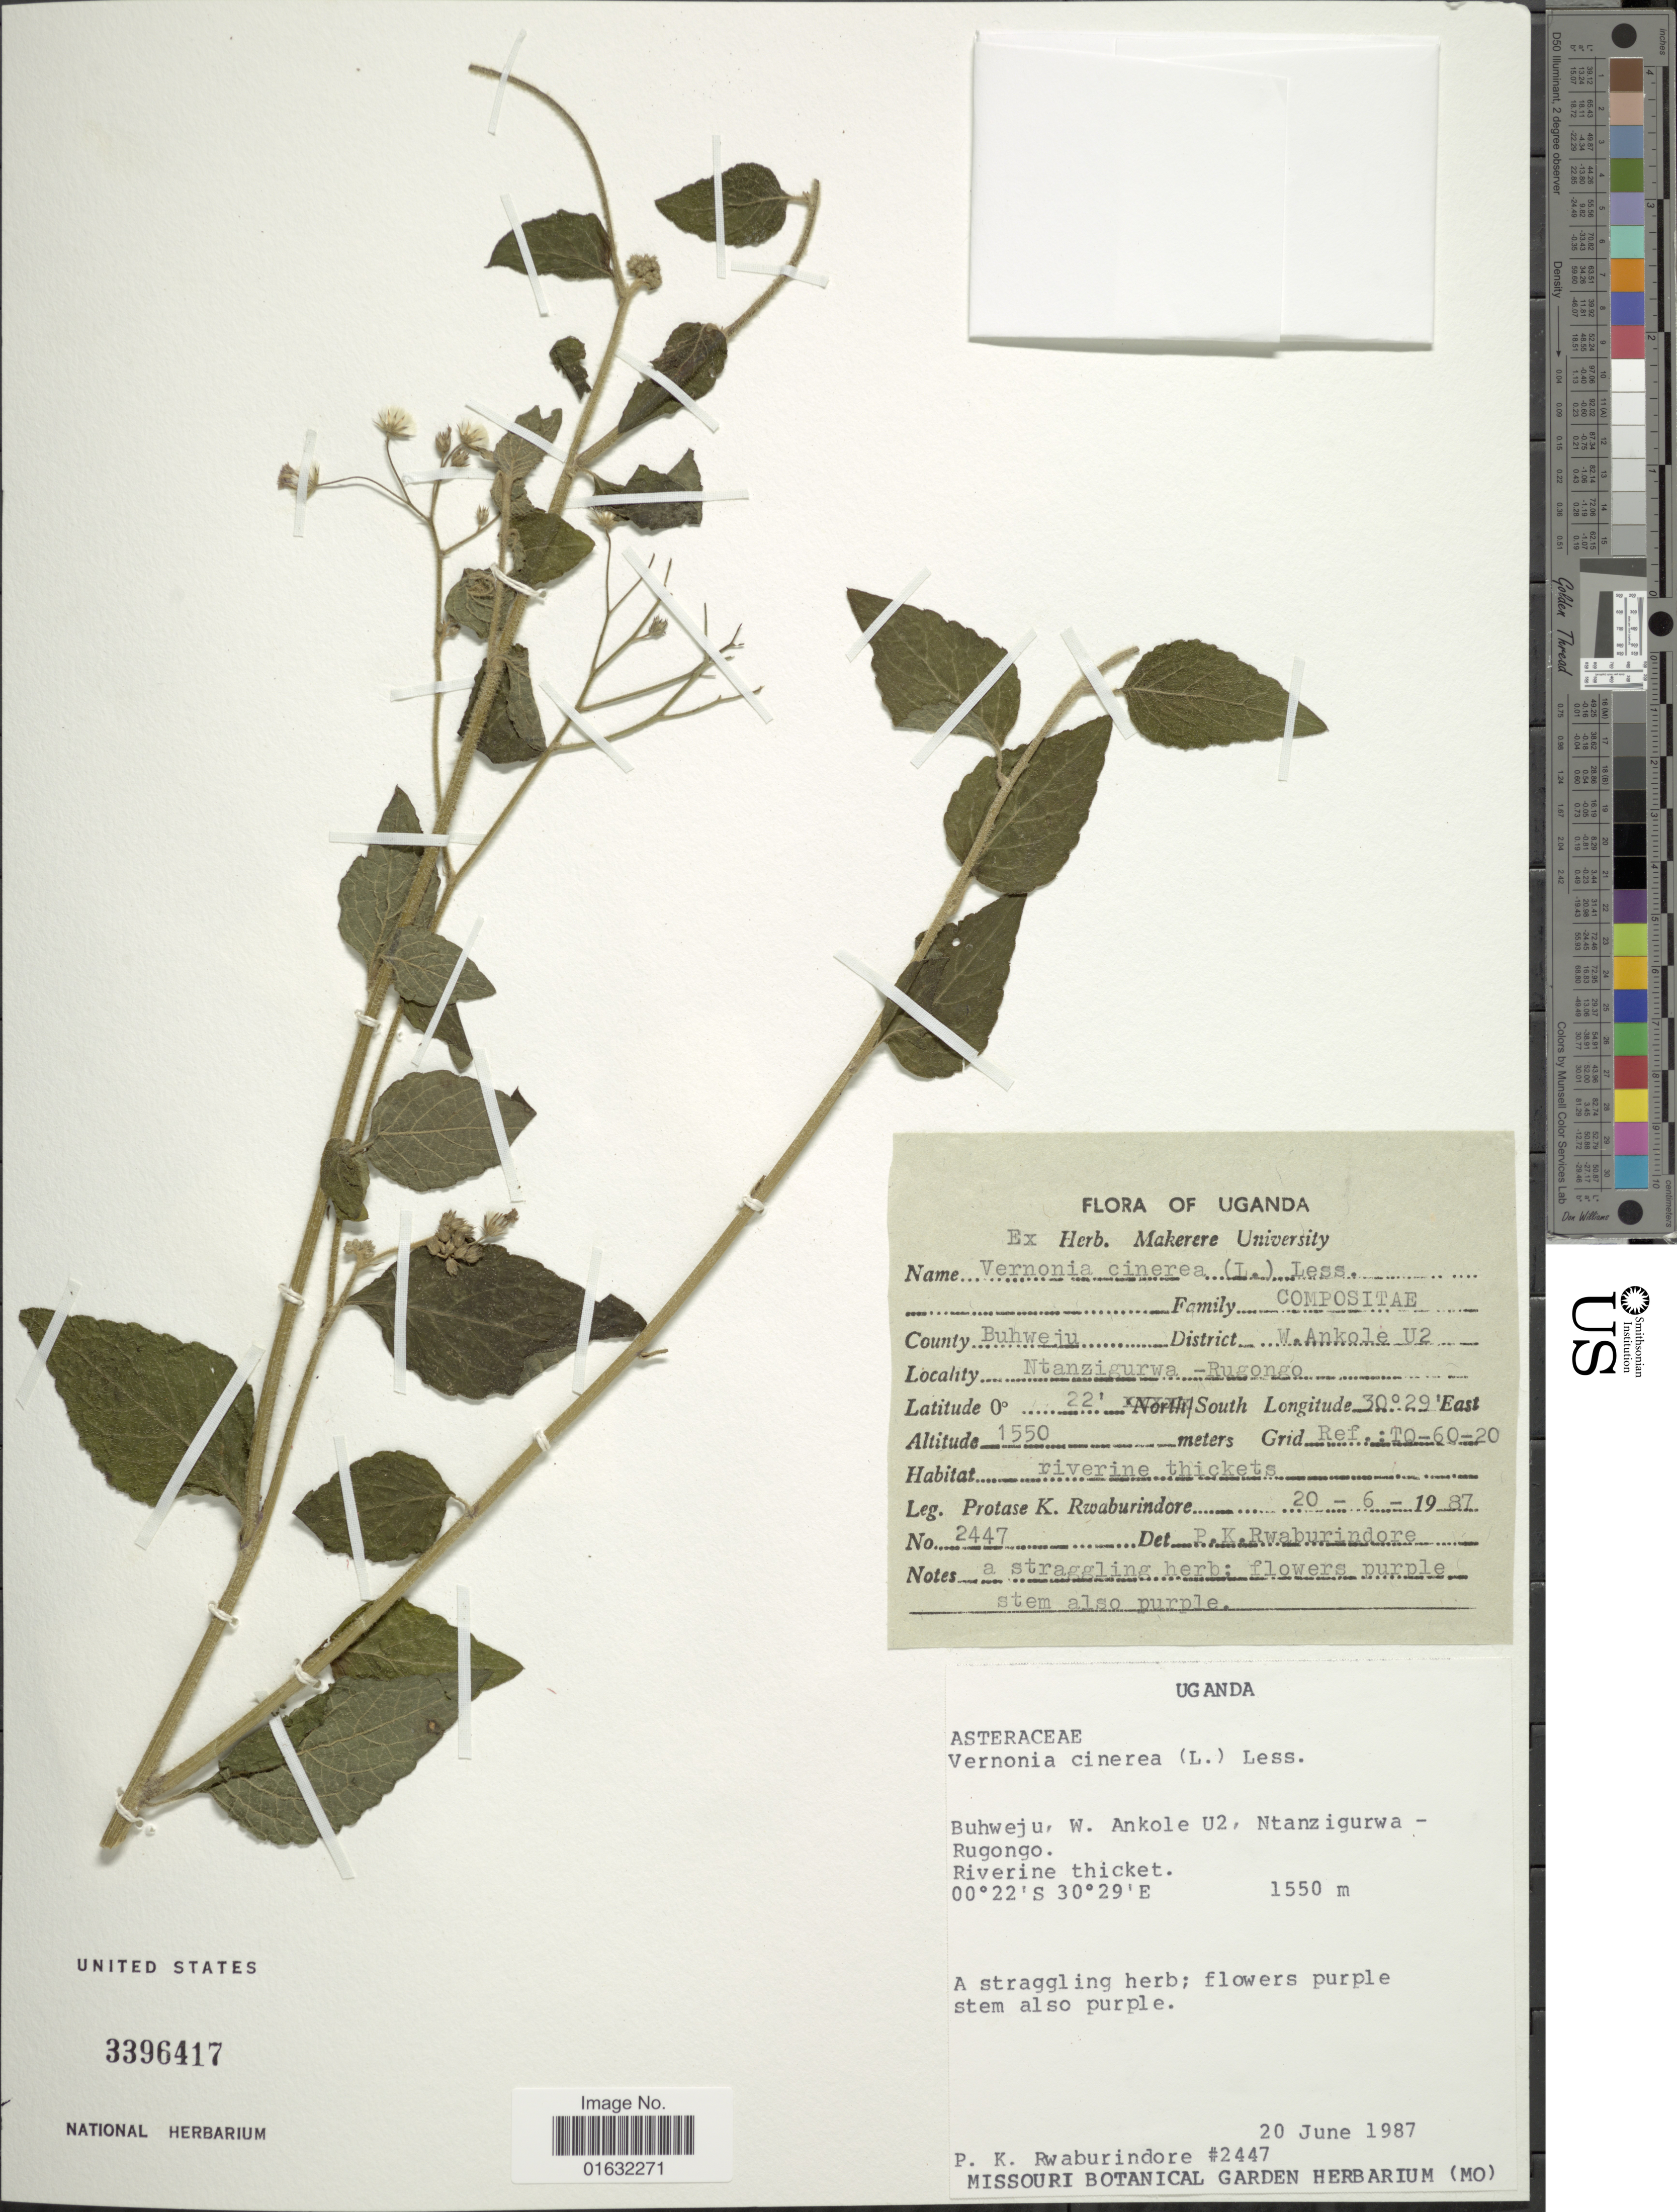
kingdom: Plantae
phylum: Tracheophyta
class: Magnoliopsida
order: Asterales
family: Asteraceae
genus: Cyanthillium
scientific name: Cyanthillium cinereum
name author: (L.) H. Rob.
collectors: P. Rwaburindore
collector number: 2447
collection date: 1987-06-20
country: Uganda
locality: Buhweju, W. Anokle U2, Ntanzigurwa, Rugongo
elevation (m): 1550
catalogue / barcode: US 3396417